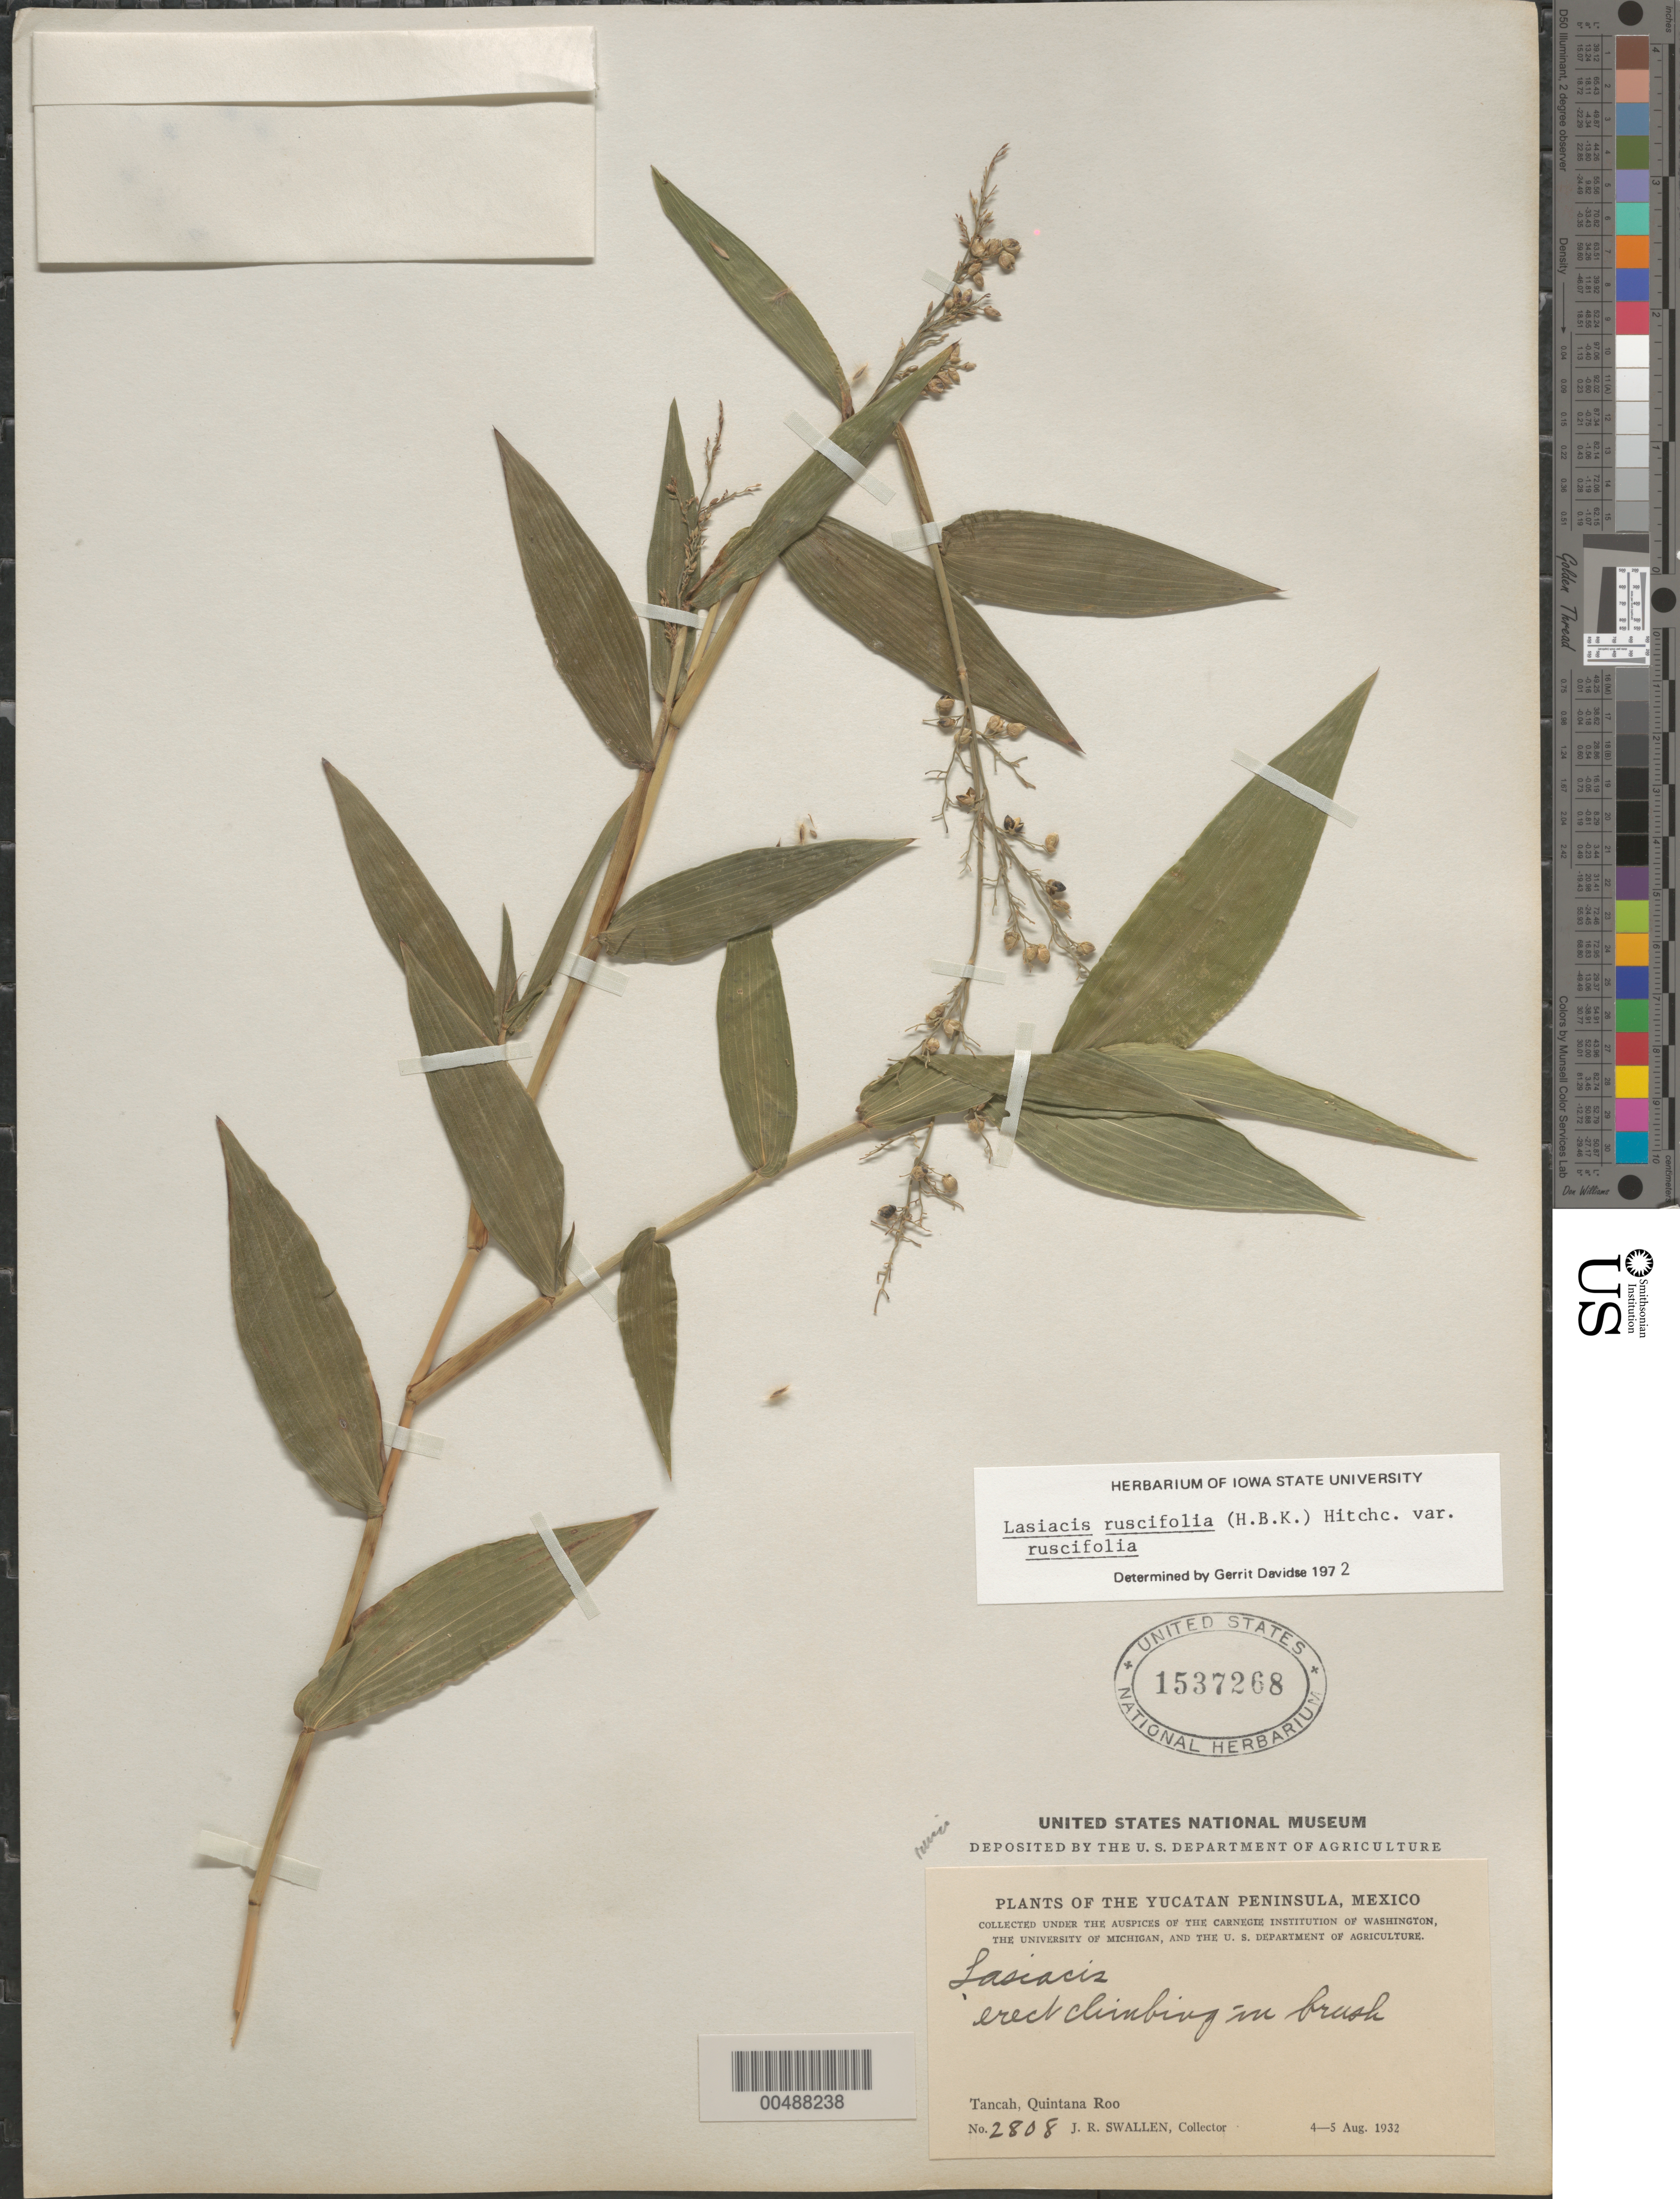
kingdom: Plantae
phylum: Tracheophyta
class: Liliopsida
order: Poales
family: Poaceae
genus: Lasiacis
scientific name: Lasiacis ruscifolia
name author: (Kunth) Hitchc.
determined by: Davidse, Gerrit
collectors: J. R. Swallen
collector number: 2808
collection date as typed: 4 Aug 1932 to 5 Aug 1932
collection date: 1932-08-04/1932-08-05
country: Mexico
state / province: Quintana Roo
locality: Yucatan Peninsula, Tancah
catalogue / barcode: US 1537268